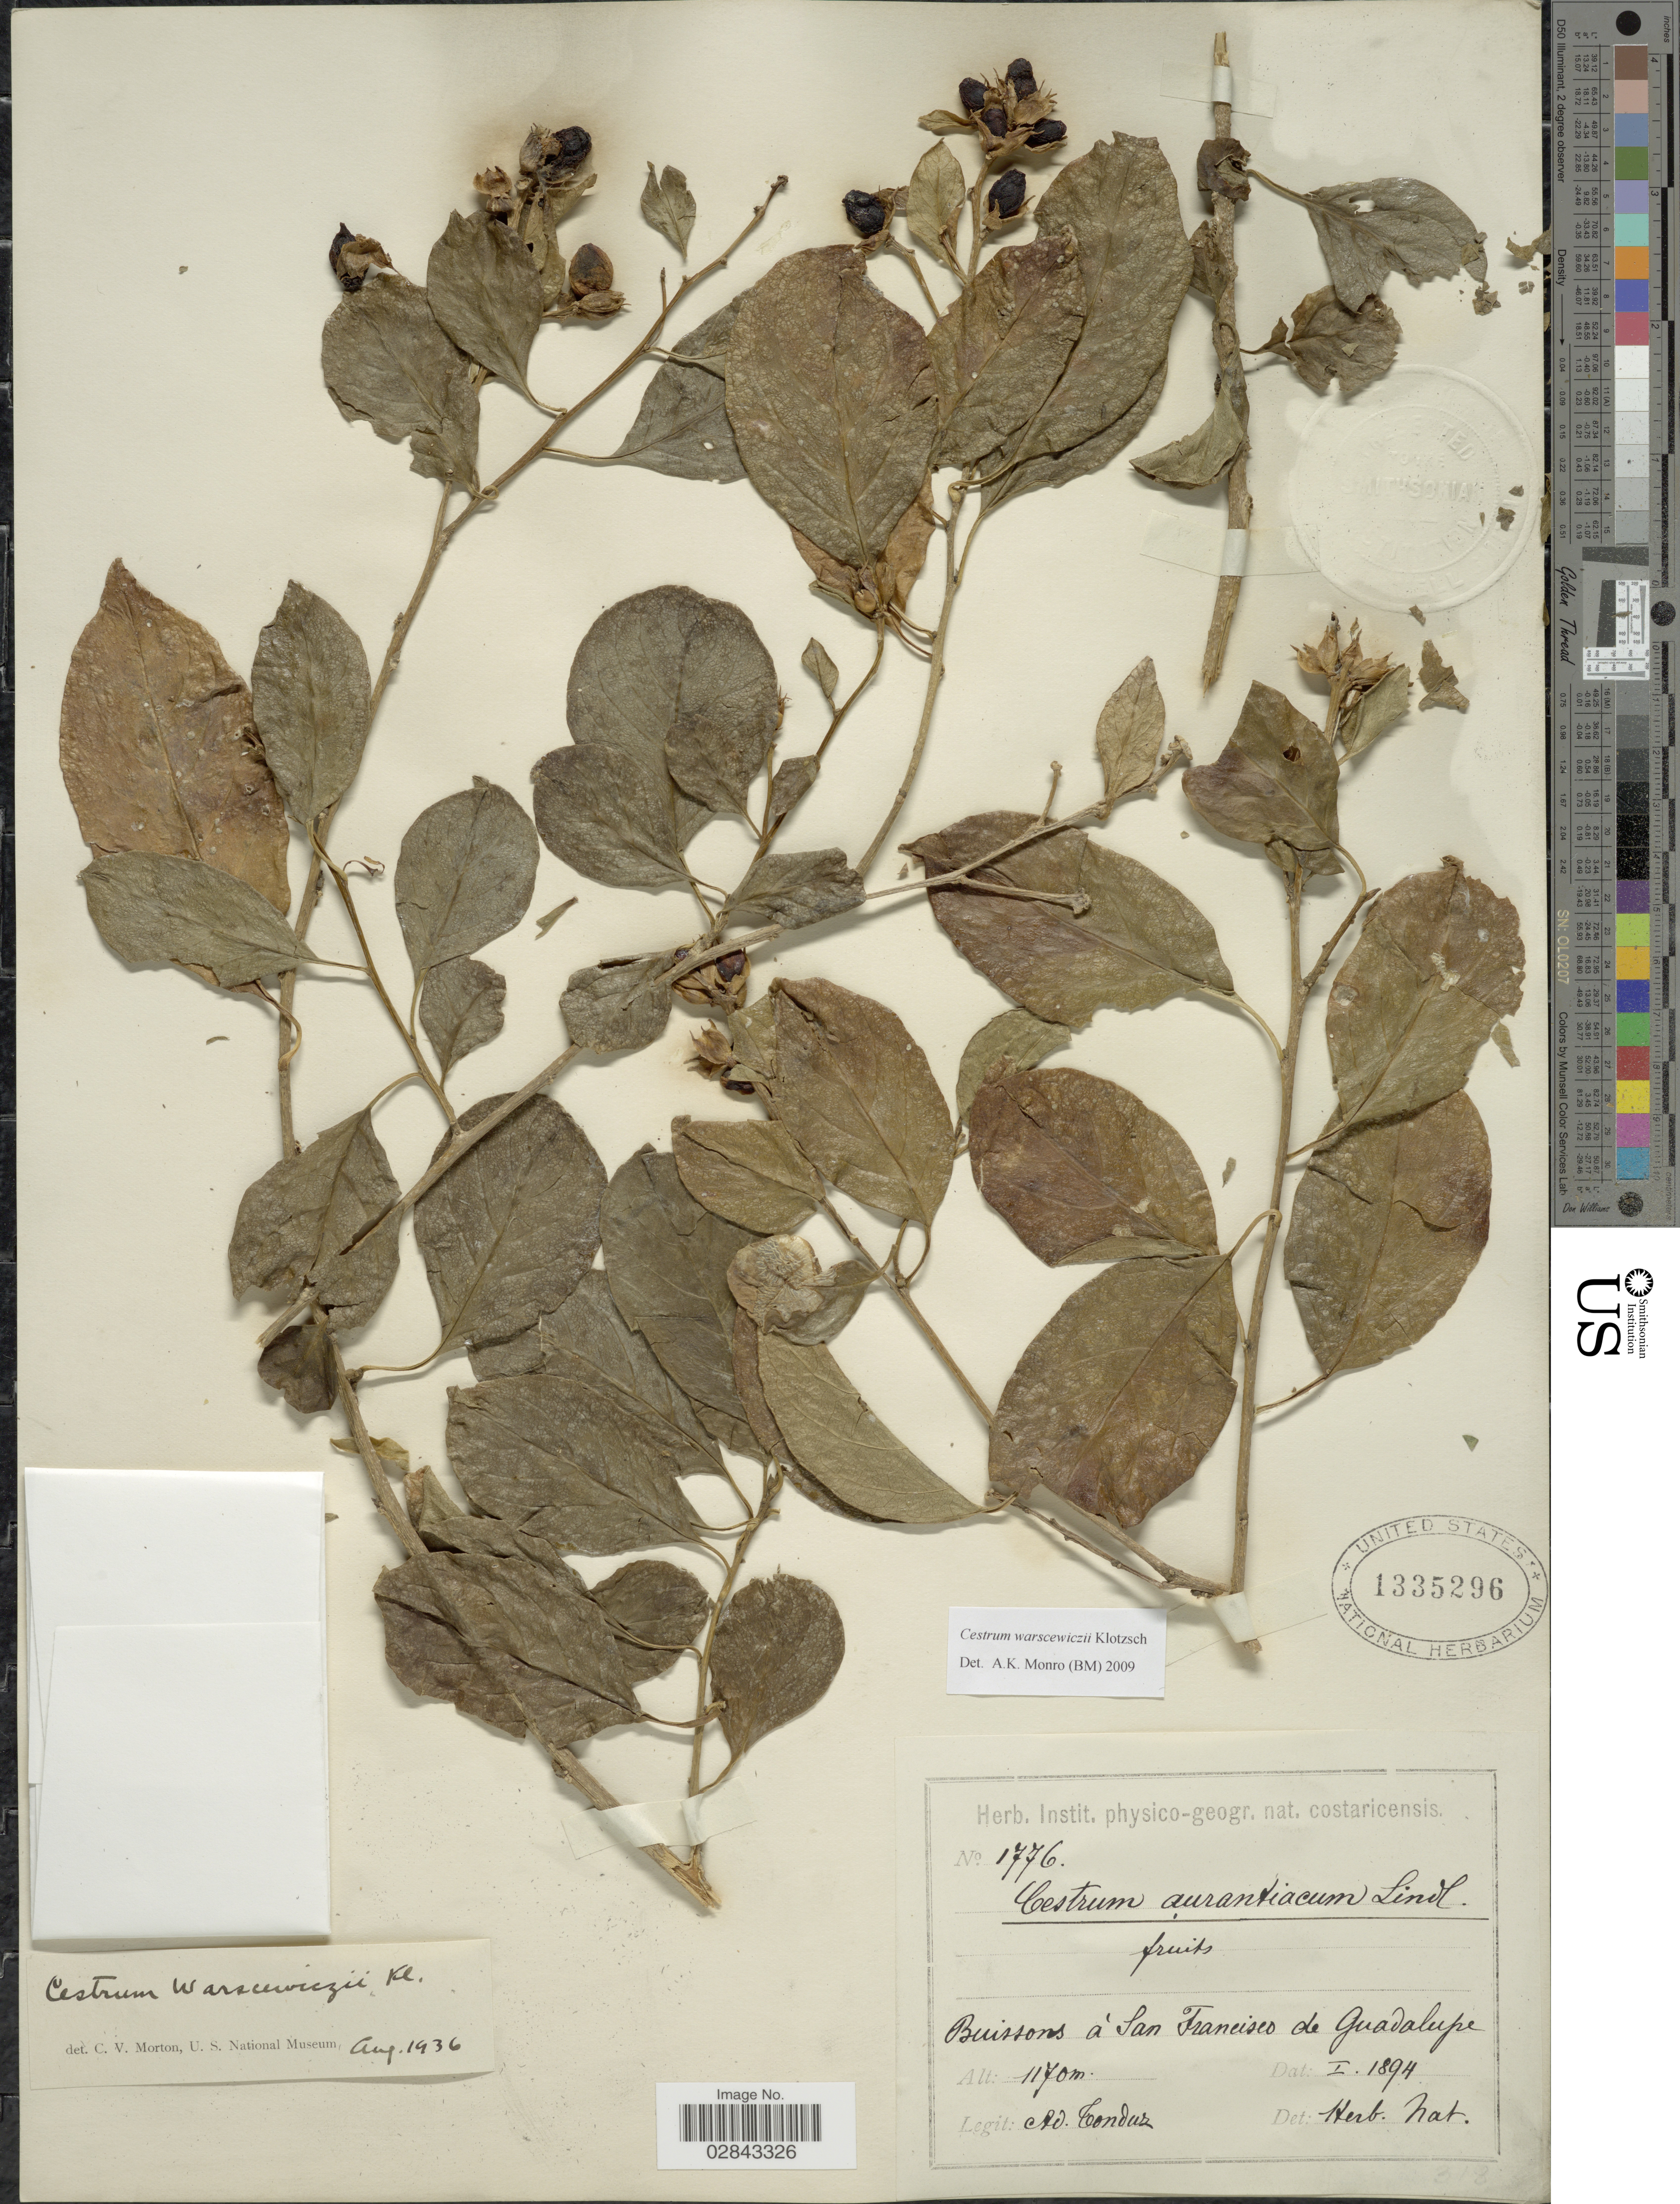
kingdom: Plantae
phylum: Tracheophyta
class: Magnoliopsida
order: Solanales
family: Solanaceae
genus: Cestrum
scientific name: Cestrum aurantiacum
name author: Lindley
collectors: A. Tonduz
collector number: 1776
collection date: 1894-01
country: Costa Rica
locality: Buissons à San Francisco de Guadalupe.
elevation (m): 1170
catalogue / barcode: US 1335296